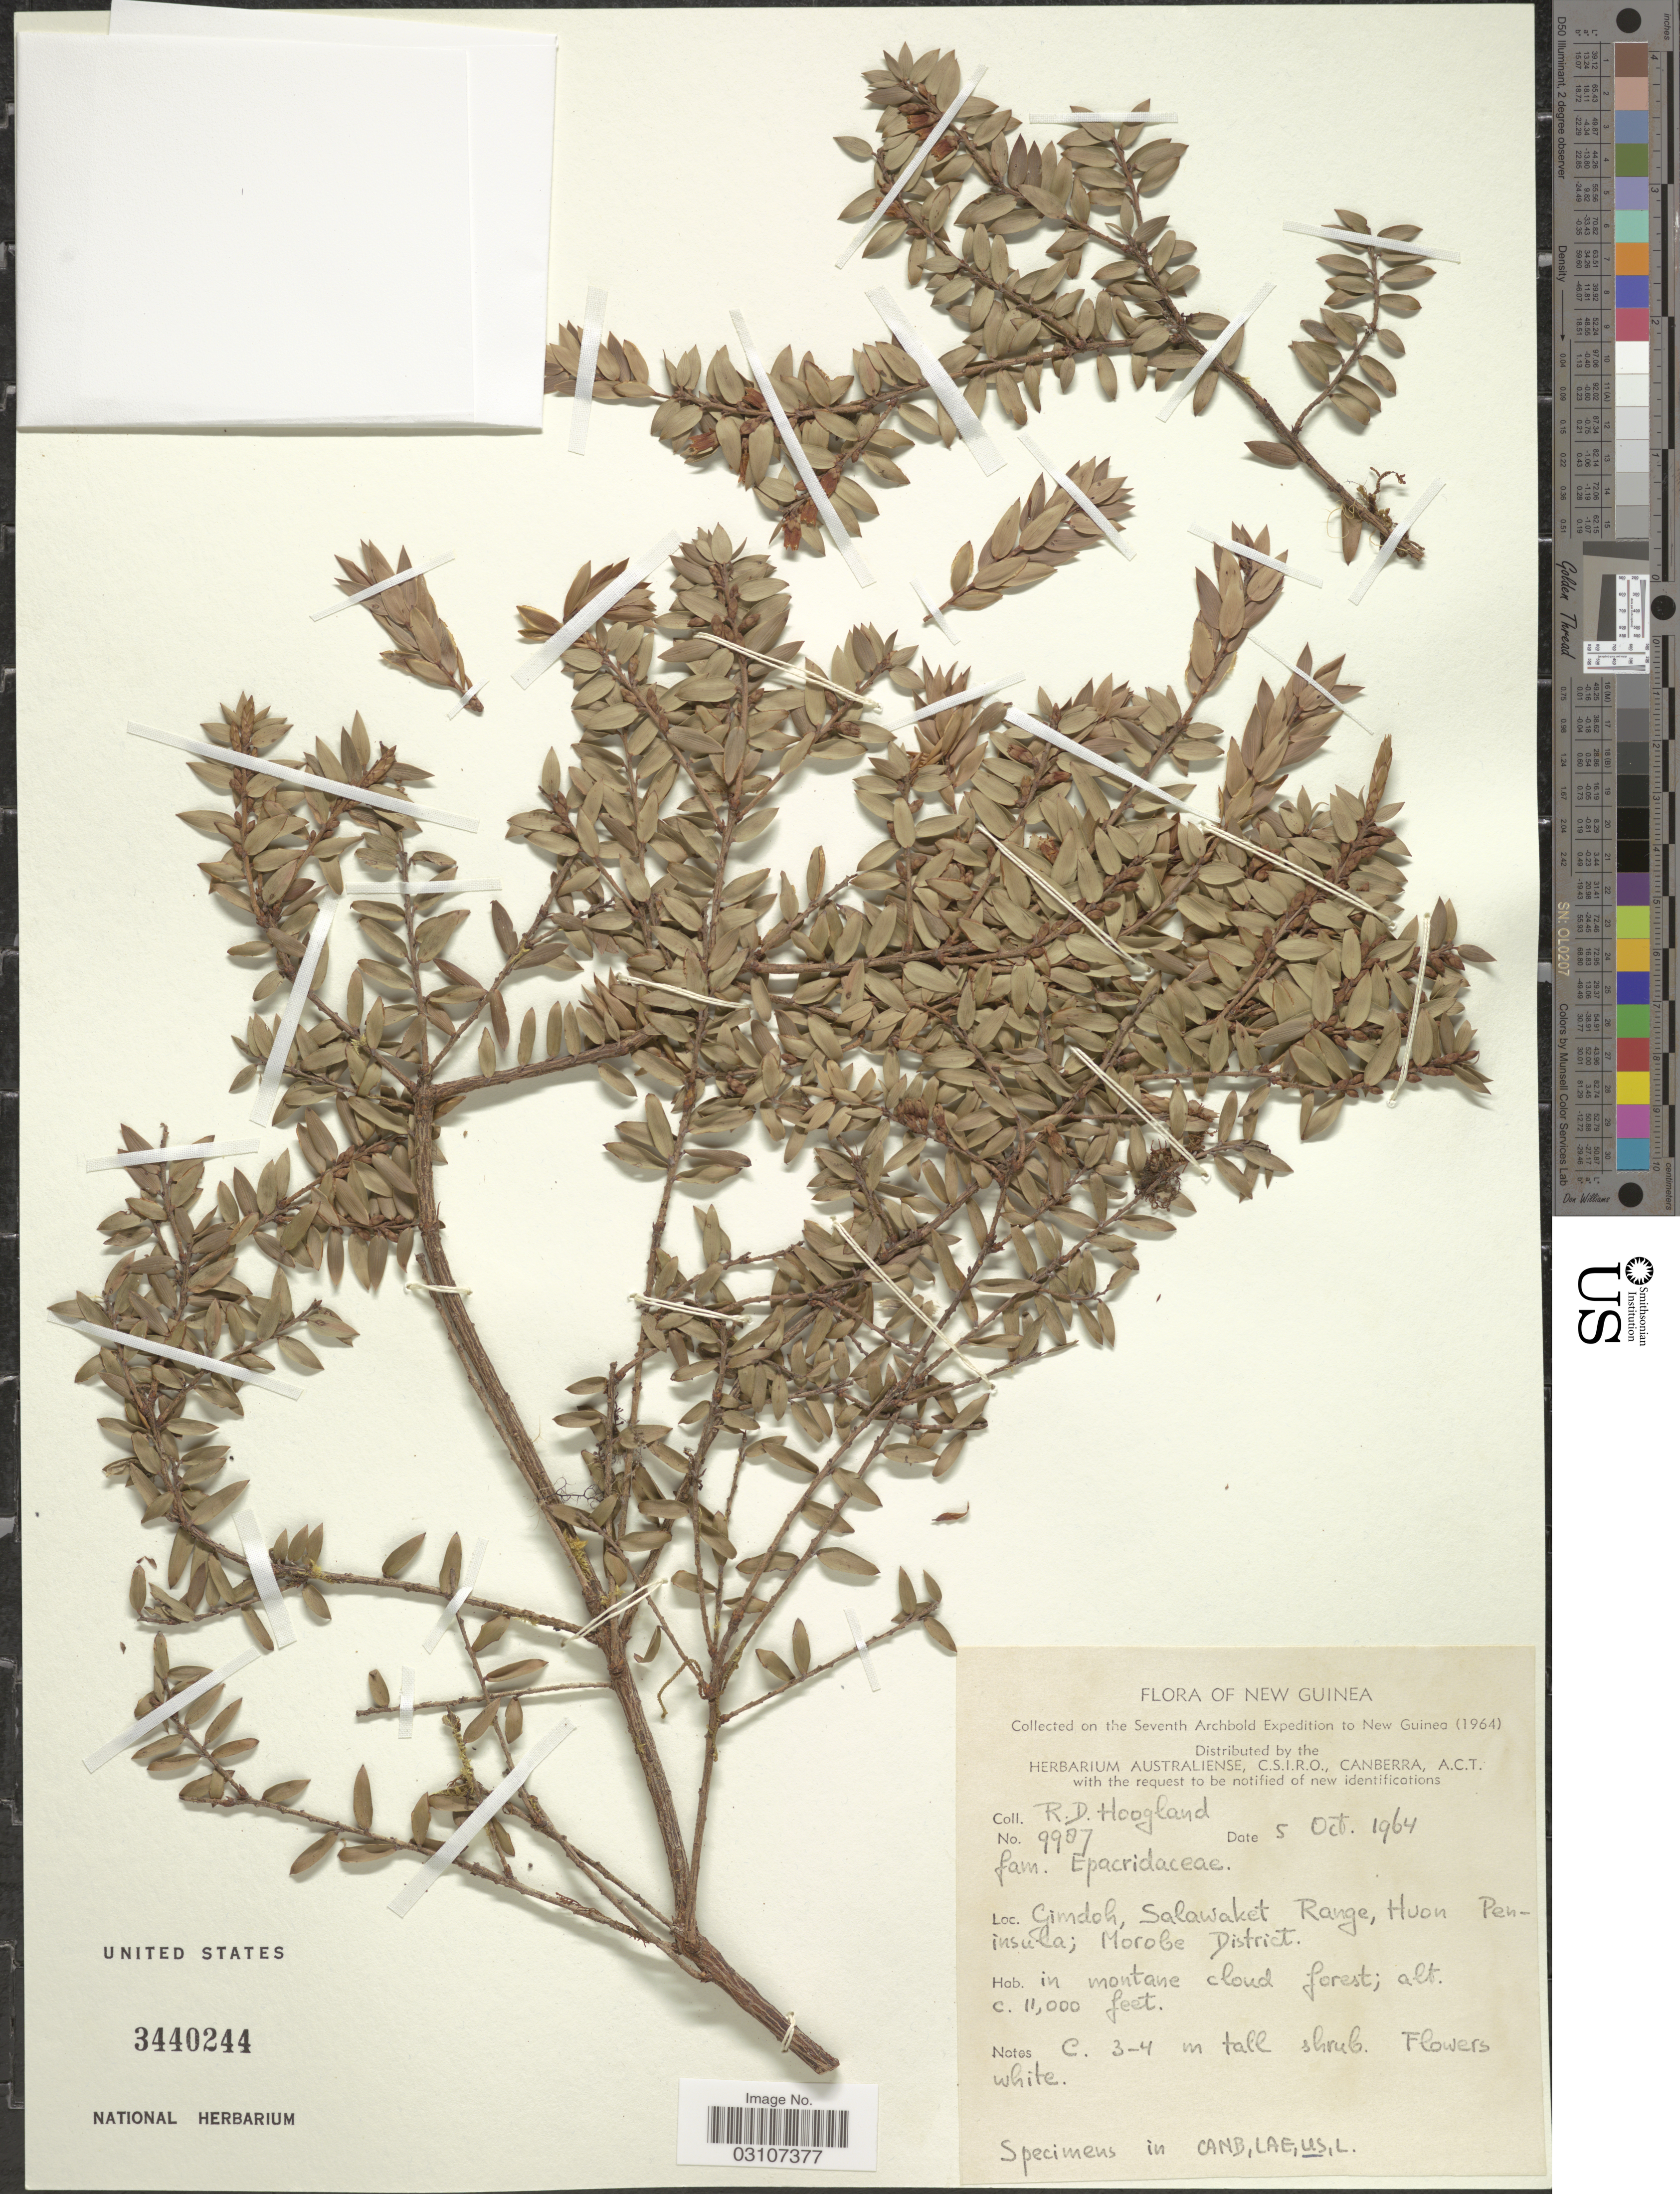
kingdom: Plantae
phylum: Tracheophyta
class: Magnoliopsida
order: Ericales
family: Ericaceae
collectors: R. D. Hoogland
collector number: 9987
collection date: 1964-10-05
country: Papua New Guinea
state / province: Morobe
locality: New Guinea. Gimdoh, Salawaket Range, Huon Peninsula; Morobe District.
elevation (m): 3353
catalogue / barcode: US 3440244